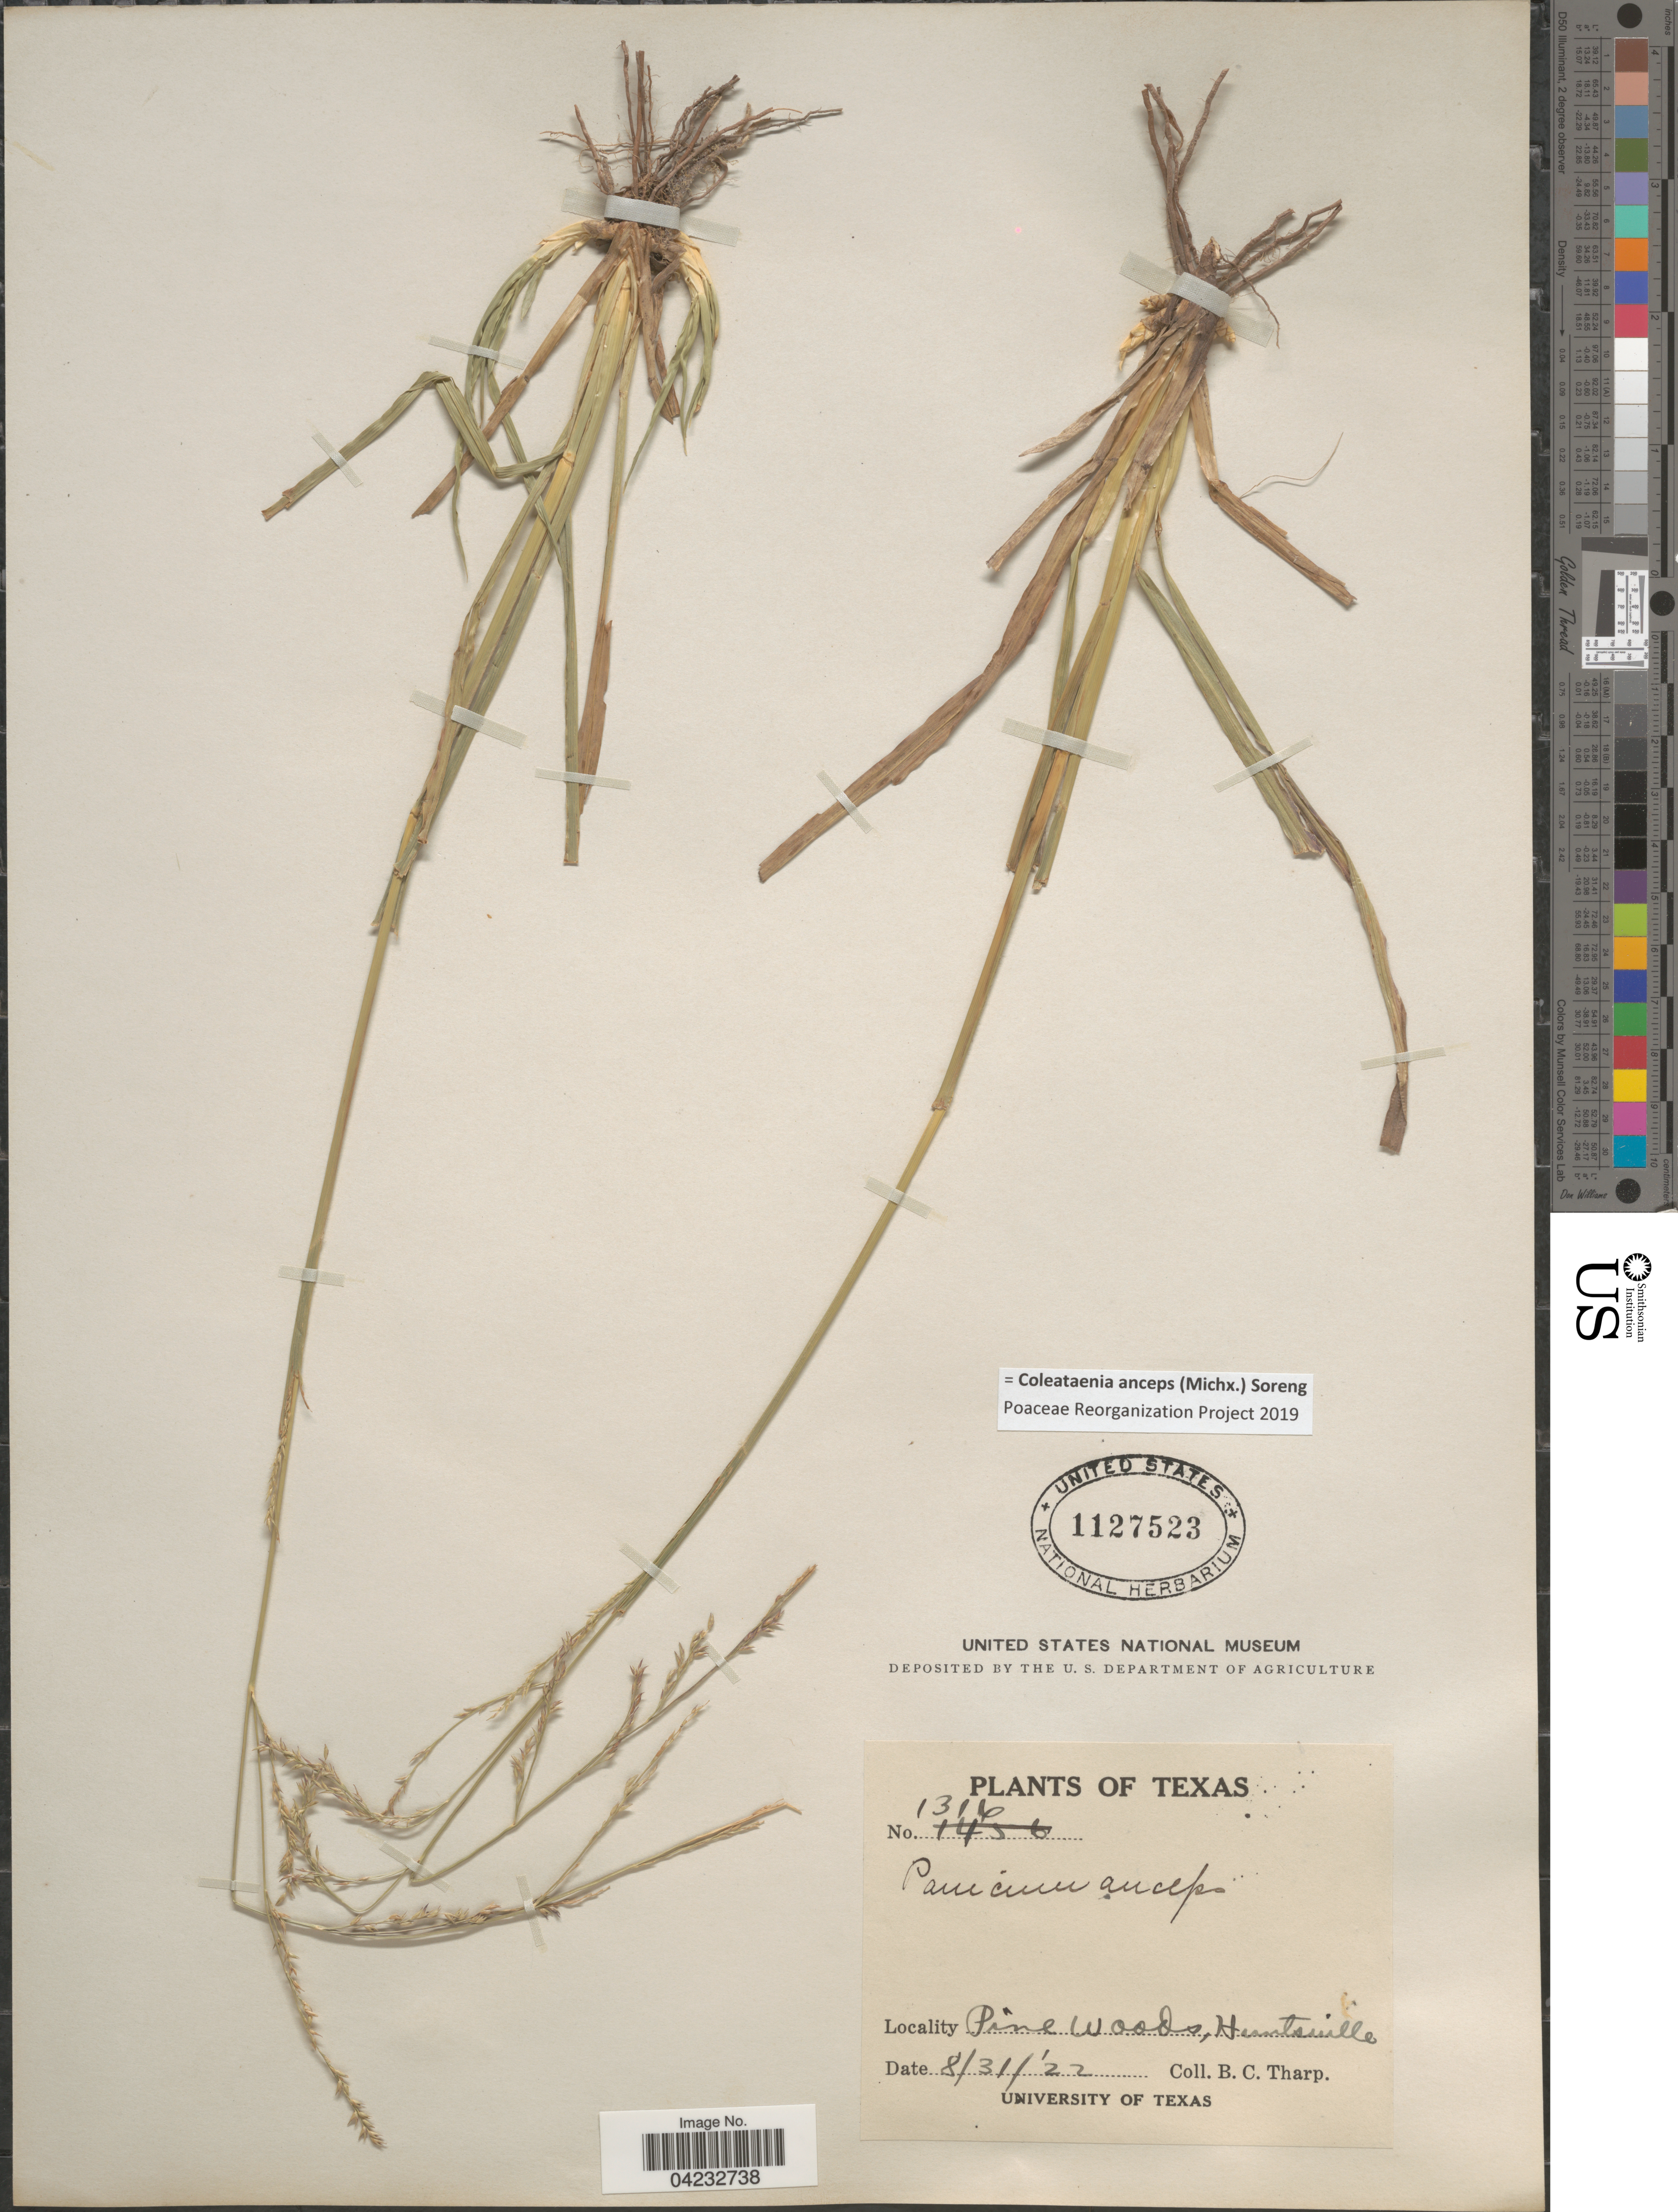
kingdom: Plantae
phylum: Tracheophyta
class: Liliopsida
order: Poales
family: Poaceae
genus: Coleataenia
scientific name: Coleataenia anceps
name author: (Michx.) Soreng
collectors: B. C. Tharp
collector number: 1316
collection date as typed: Transcribed d/m/y: 31/8/22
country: United States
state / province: Texas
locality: Huntsville.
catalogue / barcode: US 1127523